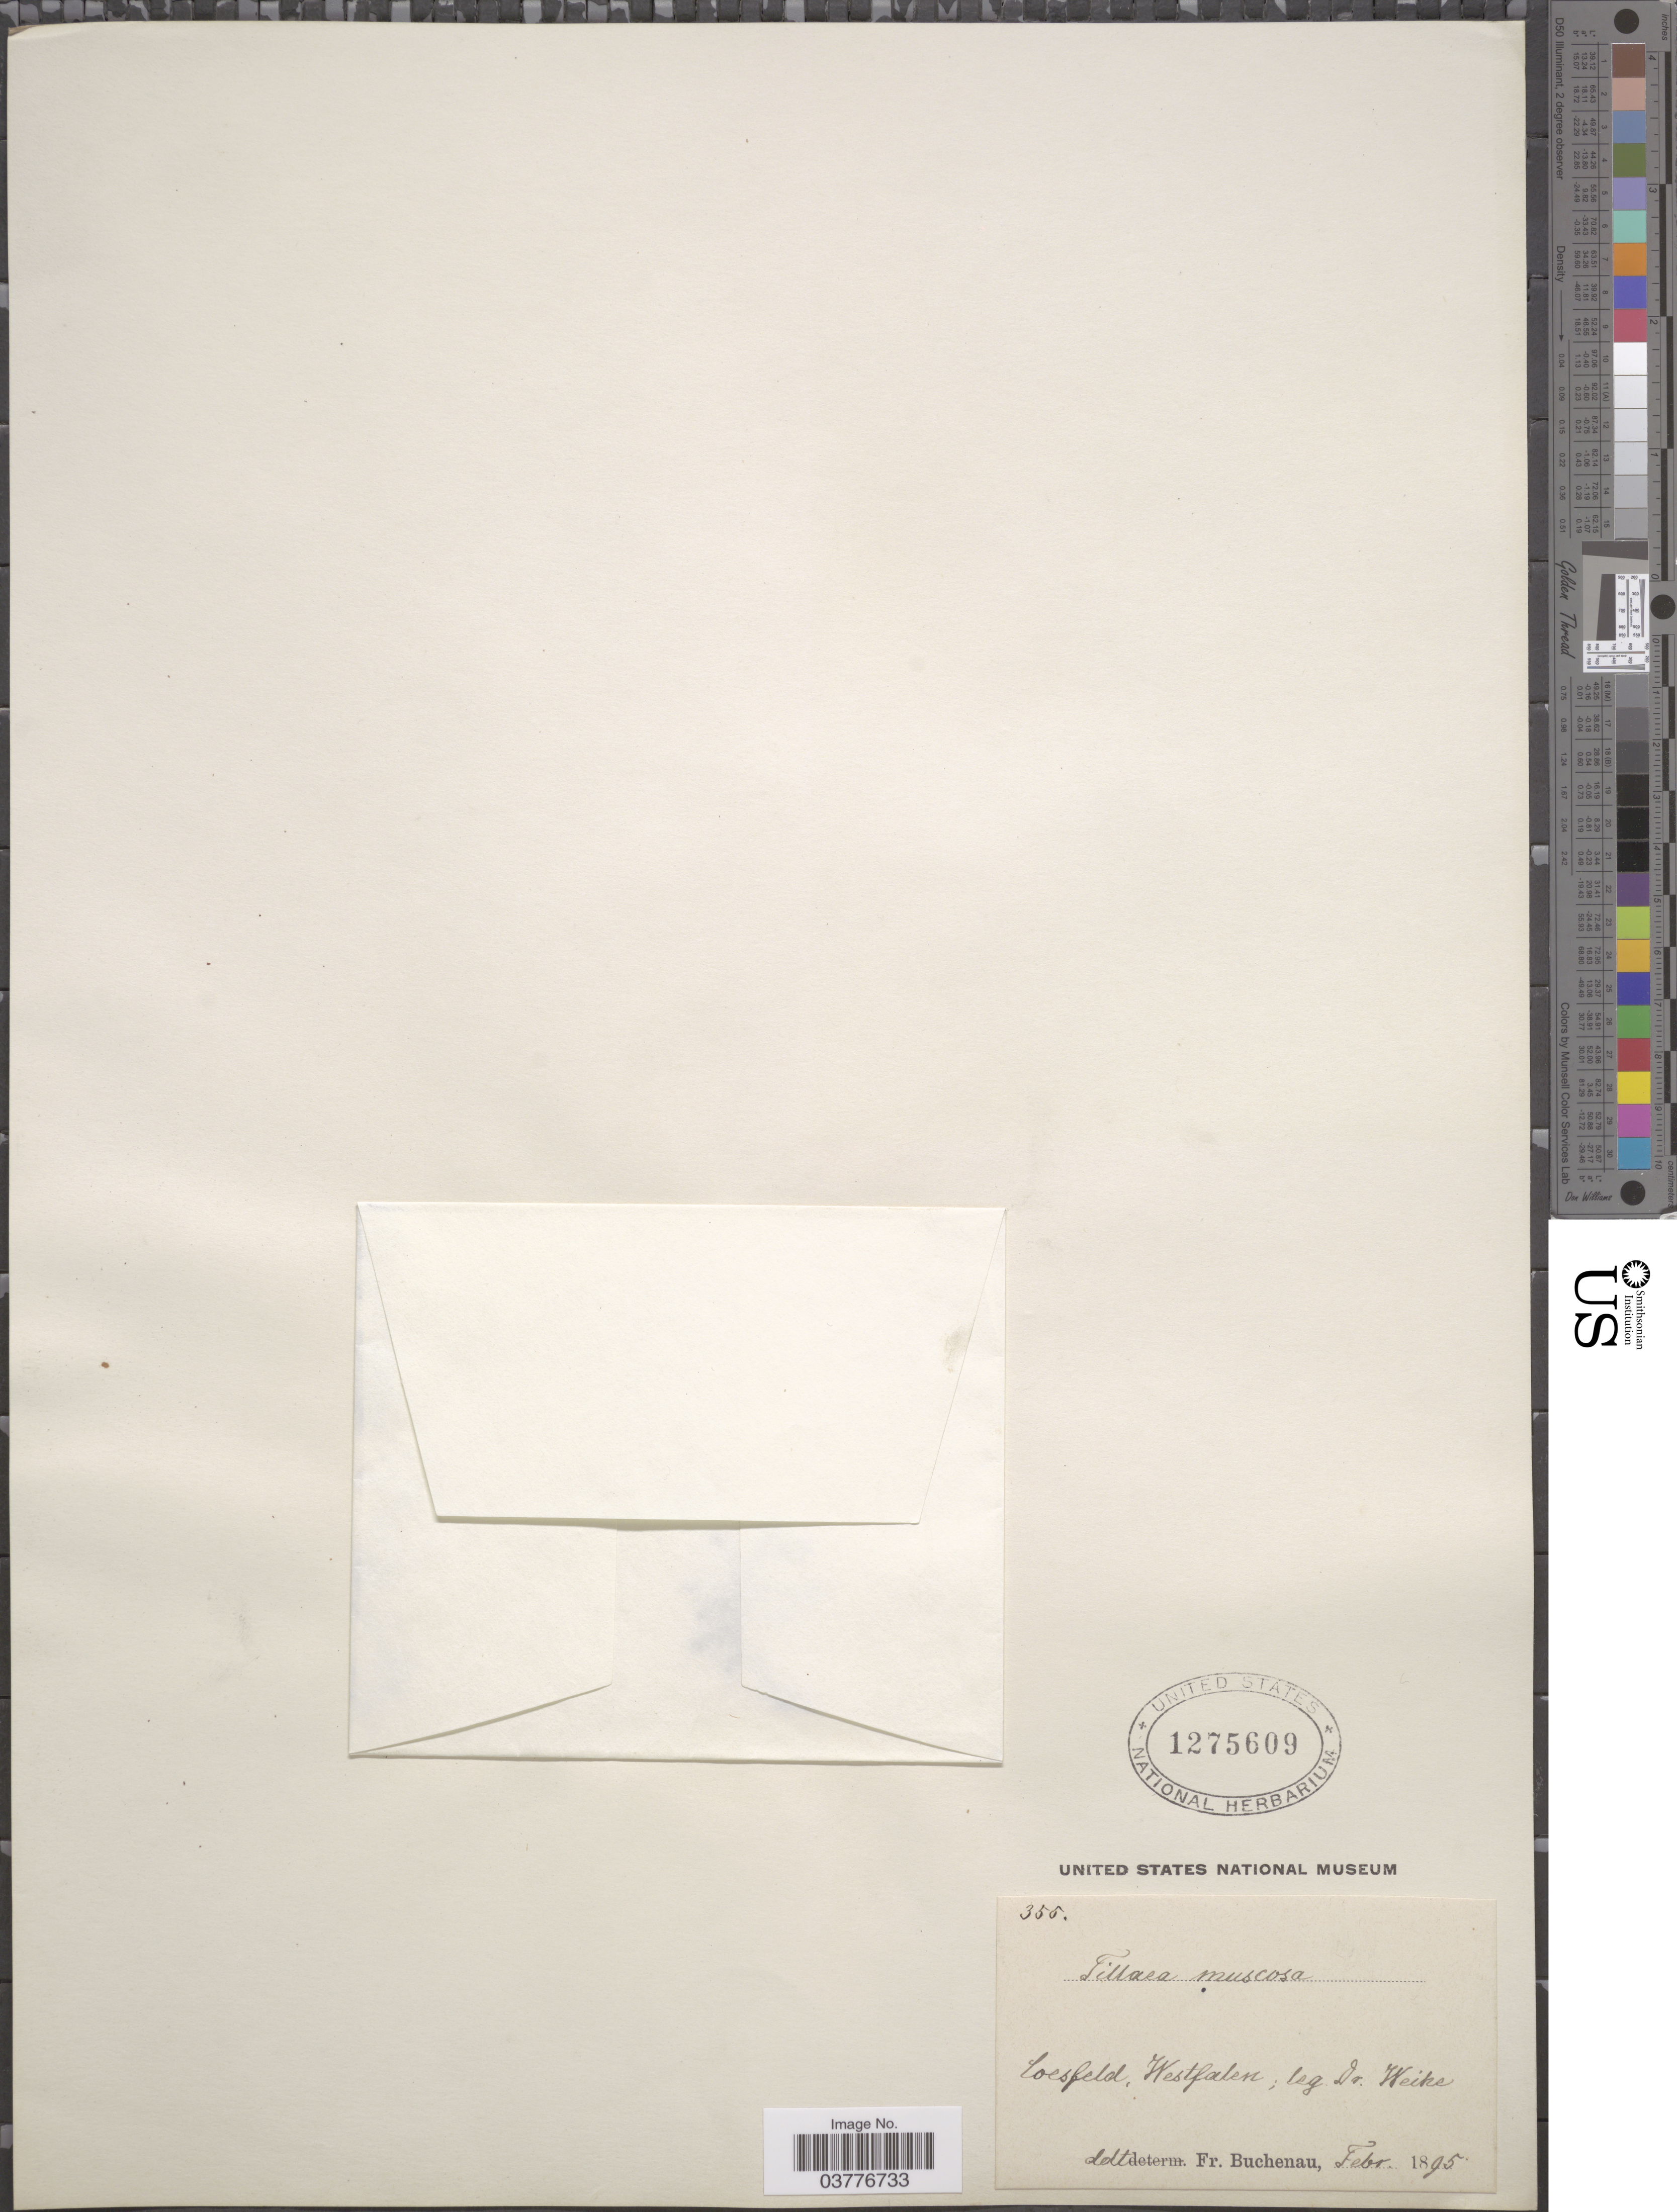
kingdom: Plantae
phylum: Tracheophyta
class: Magnoliopsida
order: Saxifragales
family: Crassulaceae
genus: Crassula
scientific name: Crassula tillaea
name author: Lest.-Garl.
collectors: Weihe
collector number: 355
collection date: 1895-02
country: Germany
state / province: Nordrhein-Westfalen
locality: Coesfeld, Westfalen.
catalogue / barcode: US 1275609